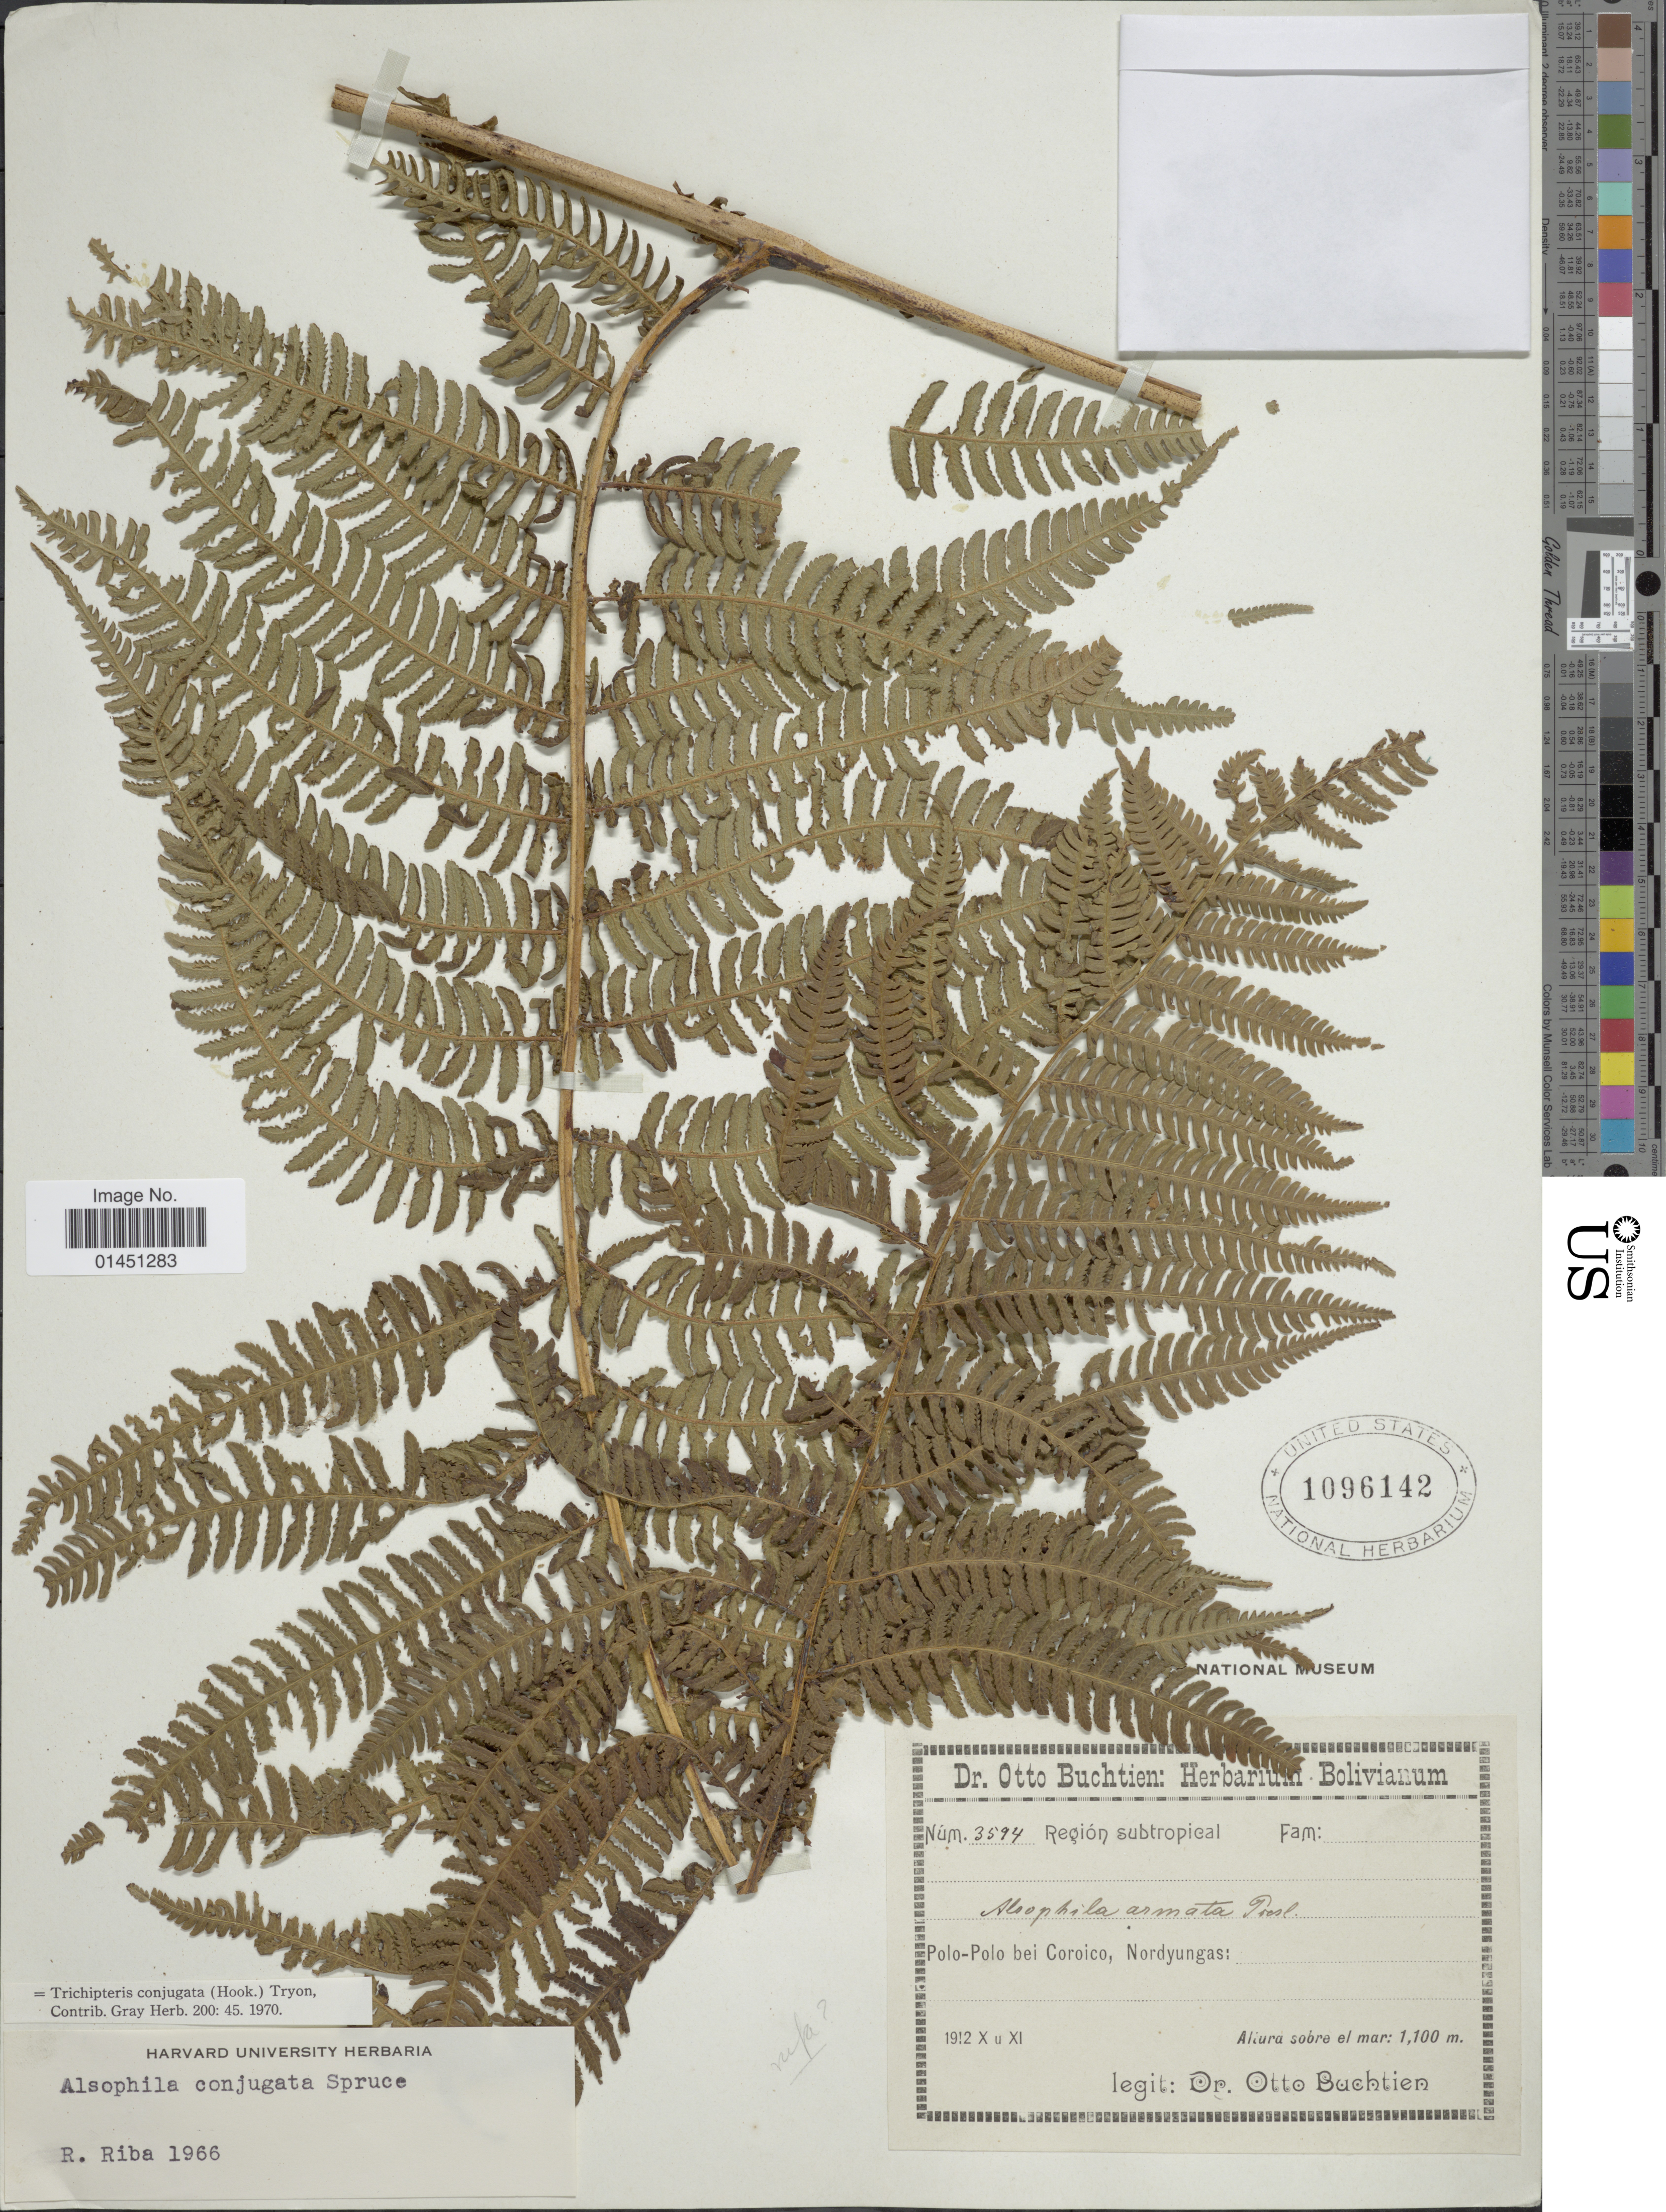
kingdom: Plantae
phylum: Tracheophyta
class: Polypodiopsida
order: Cyatheales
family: Cyatheaceae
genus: Cyathea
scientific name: Cyathea conjugata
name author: (Hook.) Domin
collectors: O. Buchtien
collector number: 3594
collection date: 1912-10/1912-11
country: Bolivia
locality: Polo-Polo bei Coroico, Nordyungas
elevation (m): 1100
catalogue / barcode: US 1096142